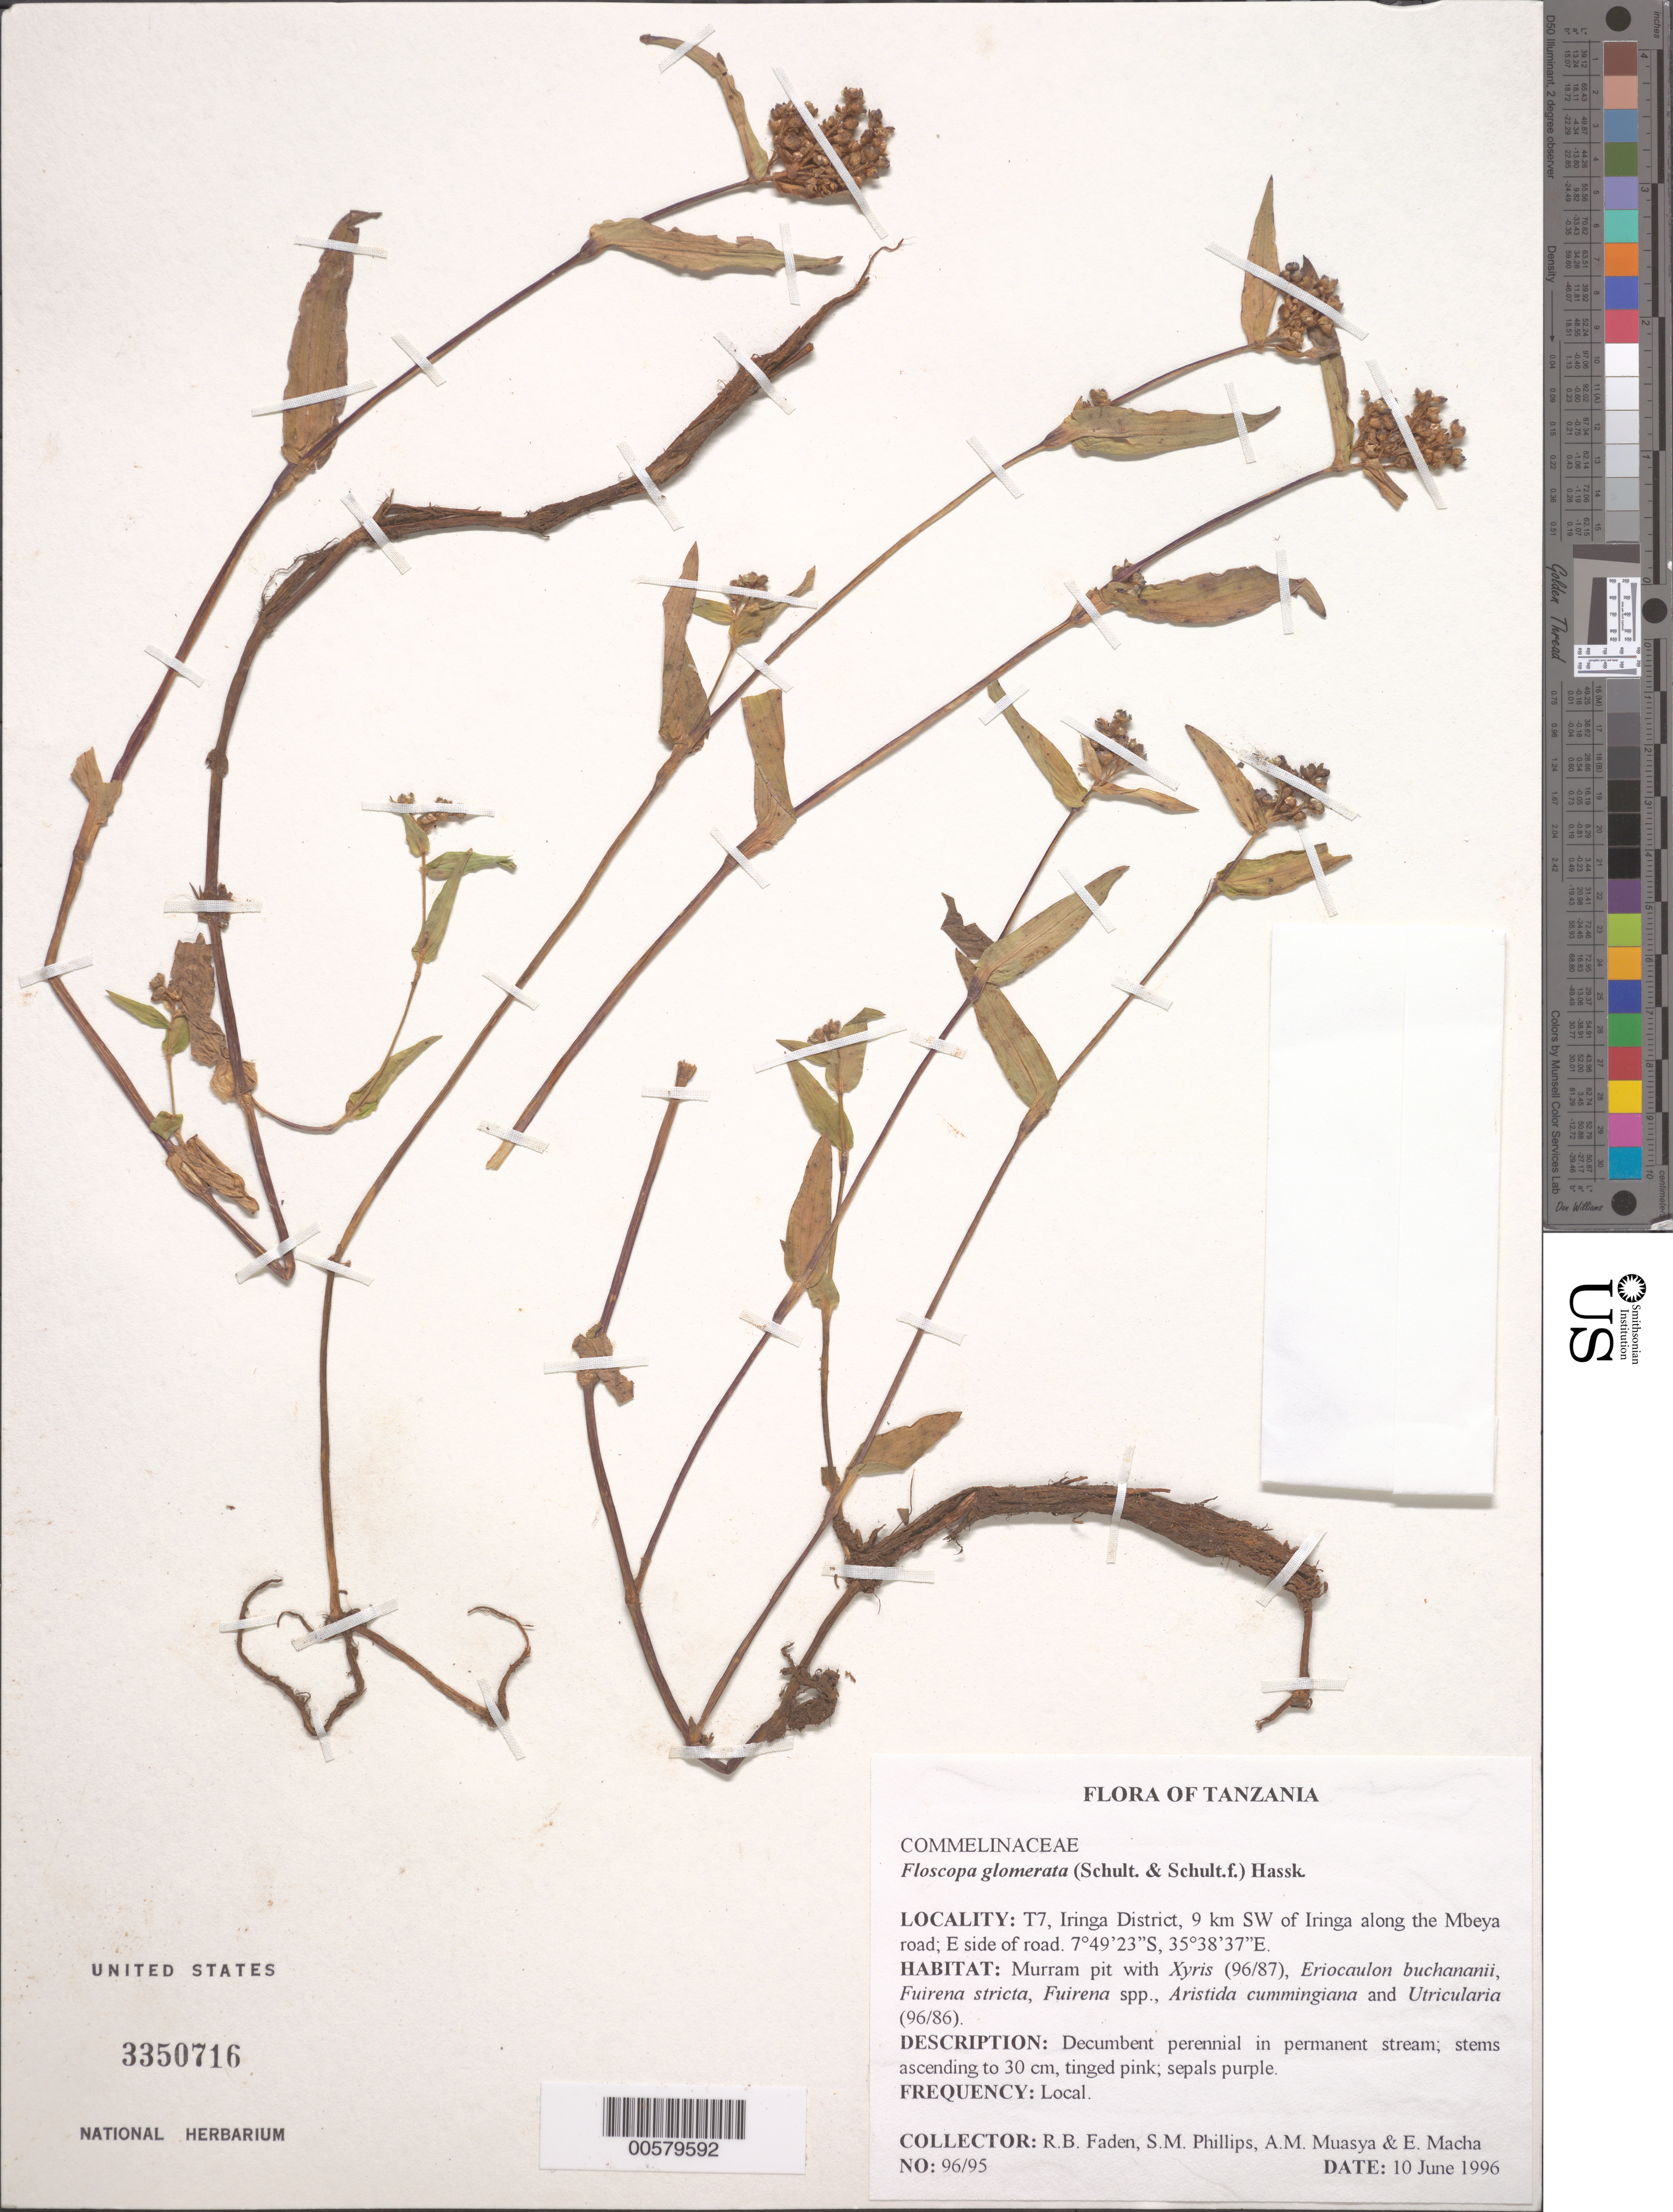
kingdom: Plantae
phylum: Tracheophyta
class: Liliopsida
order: Commelinales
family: Commelinaceae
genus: Floscopa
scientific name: Floscopa glomerata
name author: (Willd. ex Schult. & Schult. f.) Hassk.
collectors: R. B. Faden, S. M. Phillips, A. Muasya & E. Macha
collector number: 96/95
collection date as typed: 10 Jun 1996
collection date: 1996-06-10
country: Tanzania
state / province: Iringa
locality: Sw of iringa along the mbeya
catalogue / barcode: US 3350716